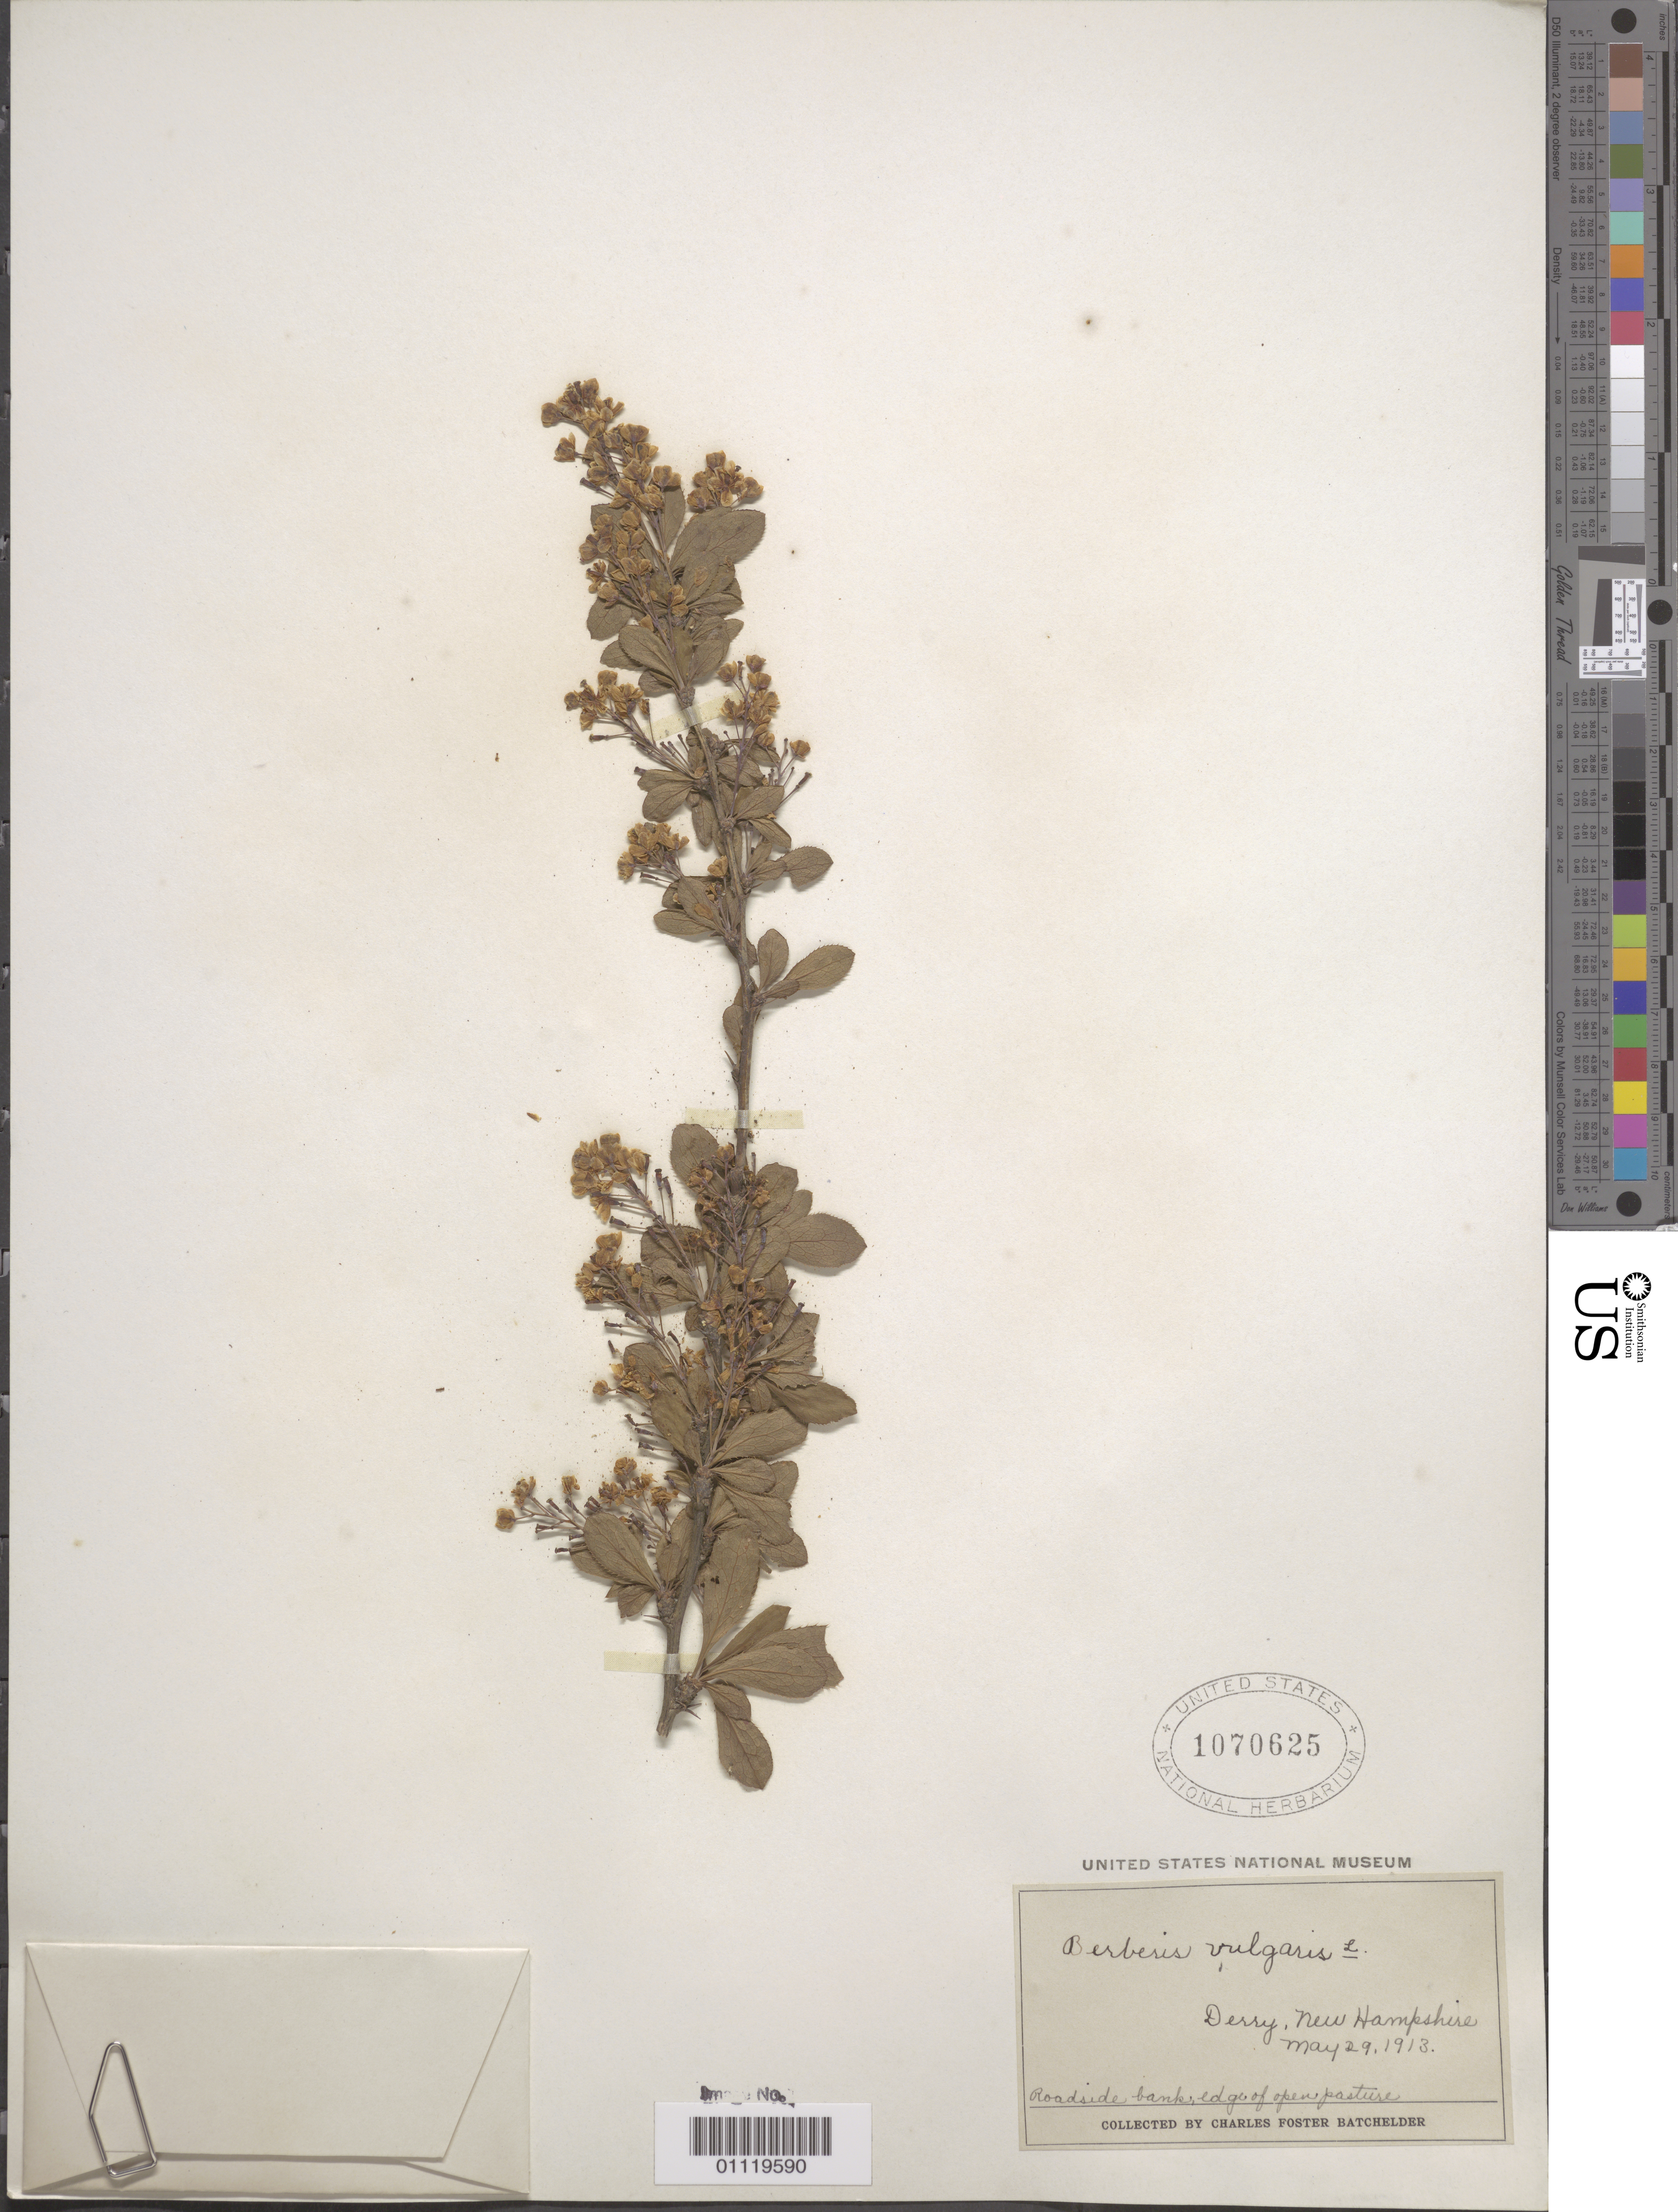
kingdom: Plantae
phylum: Tracheophyta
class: Magnoliopsida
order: Ranunculales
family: Berberidaceae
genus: Berberis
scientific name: Berberis vulgaris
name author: L.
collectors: C. Batchelder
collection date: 1913-05-29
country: United States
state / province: New Hampshire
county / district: Rockingham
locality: Derry town, roadside banks edge of open pasture.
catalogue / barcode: US 1040625